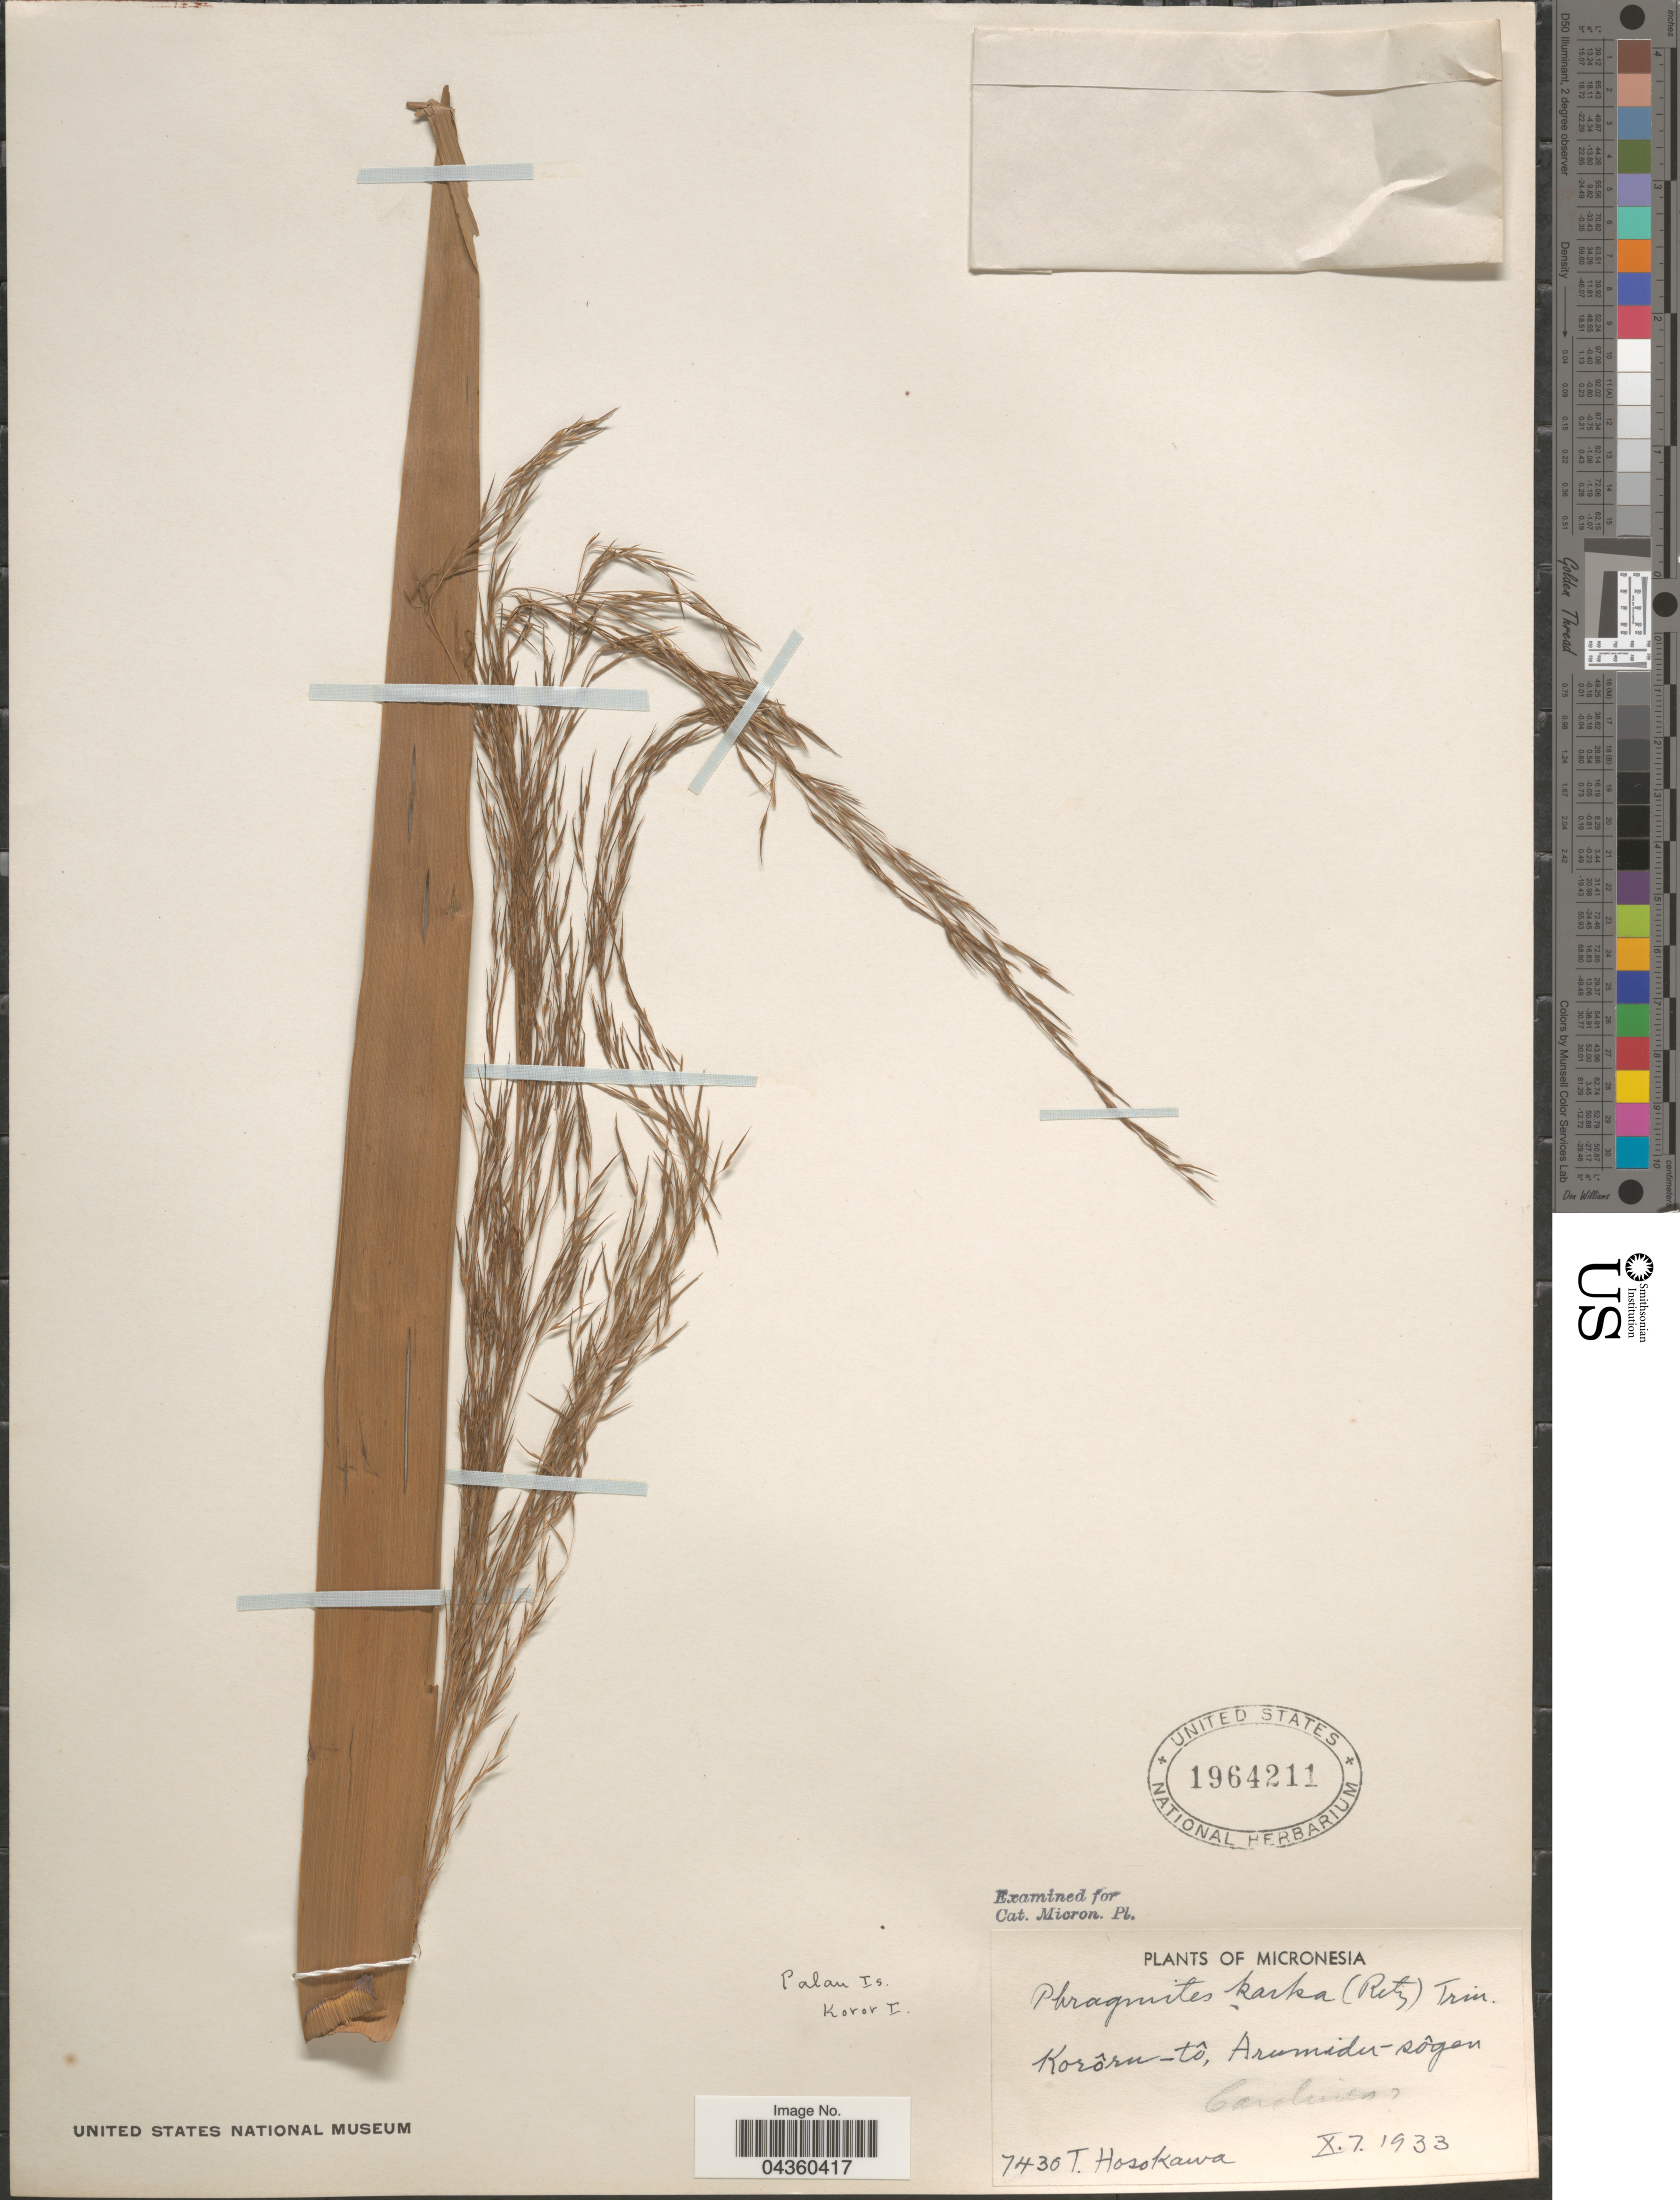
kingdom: Plantae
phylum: Tracheophyta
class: Liliopsida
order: Poales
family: Poaceae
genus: Phragmites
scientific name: Phragmites karka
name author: (Retz.) Trin. ex Steud.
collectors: T. Hosokawa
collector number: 7436*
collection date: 1933-10-07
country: Palau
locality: Korôru-tô, Arumidu-sôgen. Carolinas [unsure placement]. Palau Is. Koror I.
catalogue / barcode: US 1964211